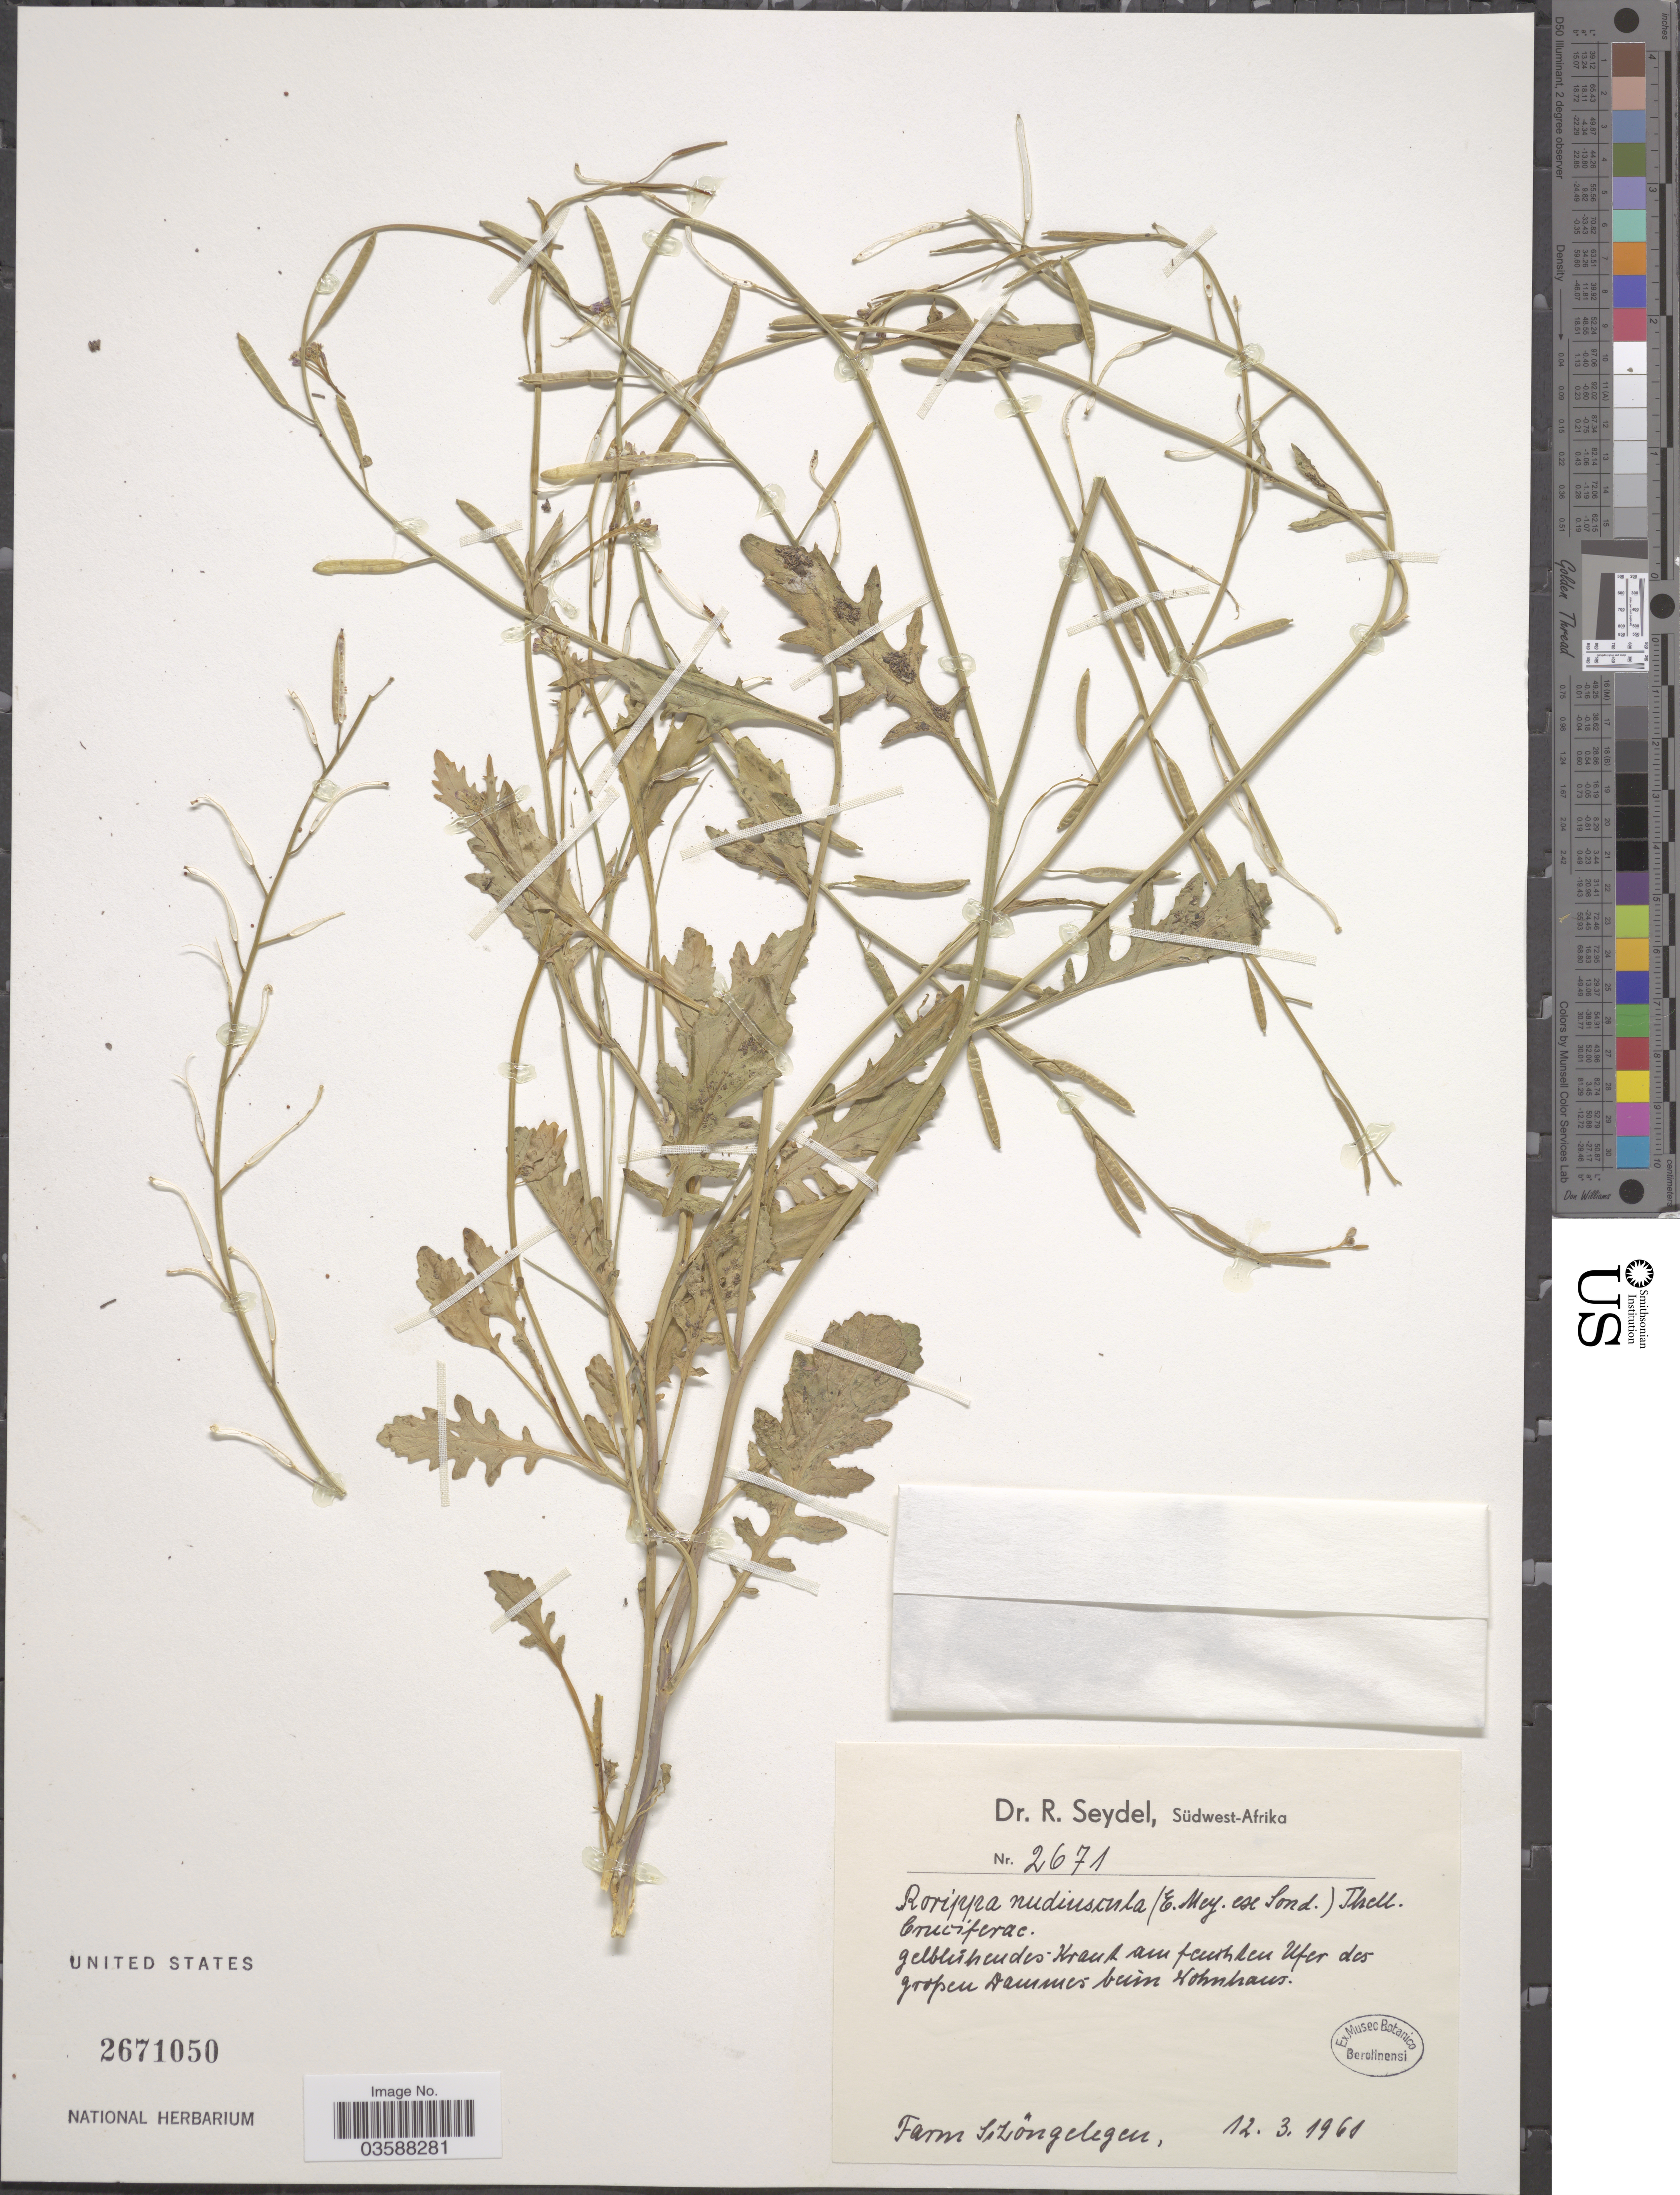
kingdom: Plantae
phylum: Tracheophyta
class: Magnoliopsida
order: Brassicales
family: Brassicaceae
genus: Rorippa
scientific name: Rorippa nudiuscula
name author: Thell.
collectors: R. Seydel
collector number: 2671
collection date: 1960-03-12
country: Namibia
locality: Südwest-Afrika. Am feuchten Ufer des grossen Dammes beim Wohnhaus. Farm Schöngelegen.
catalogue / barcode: US 2671050